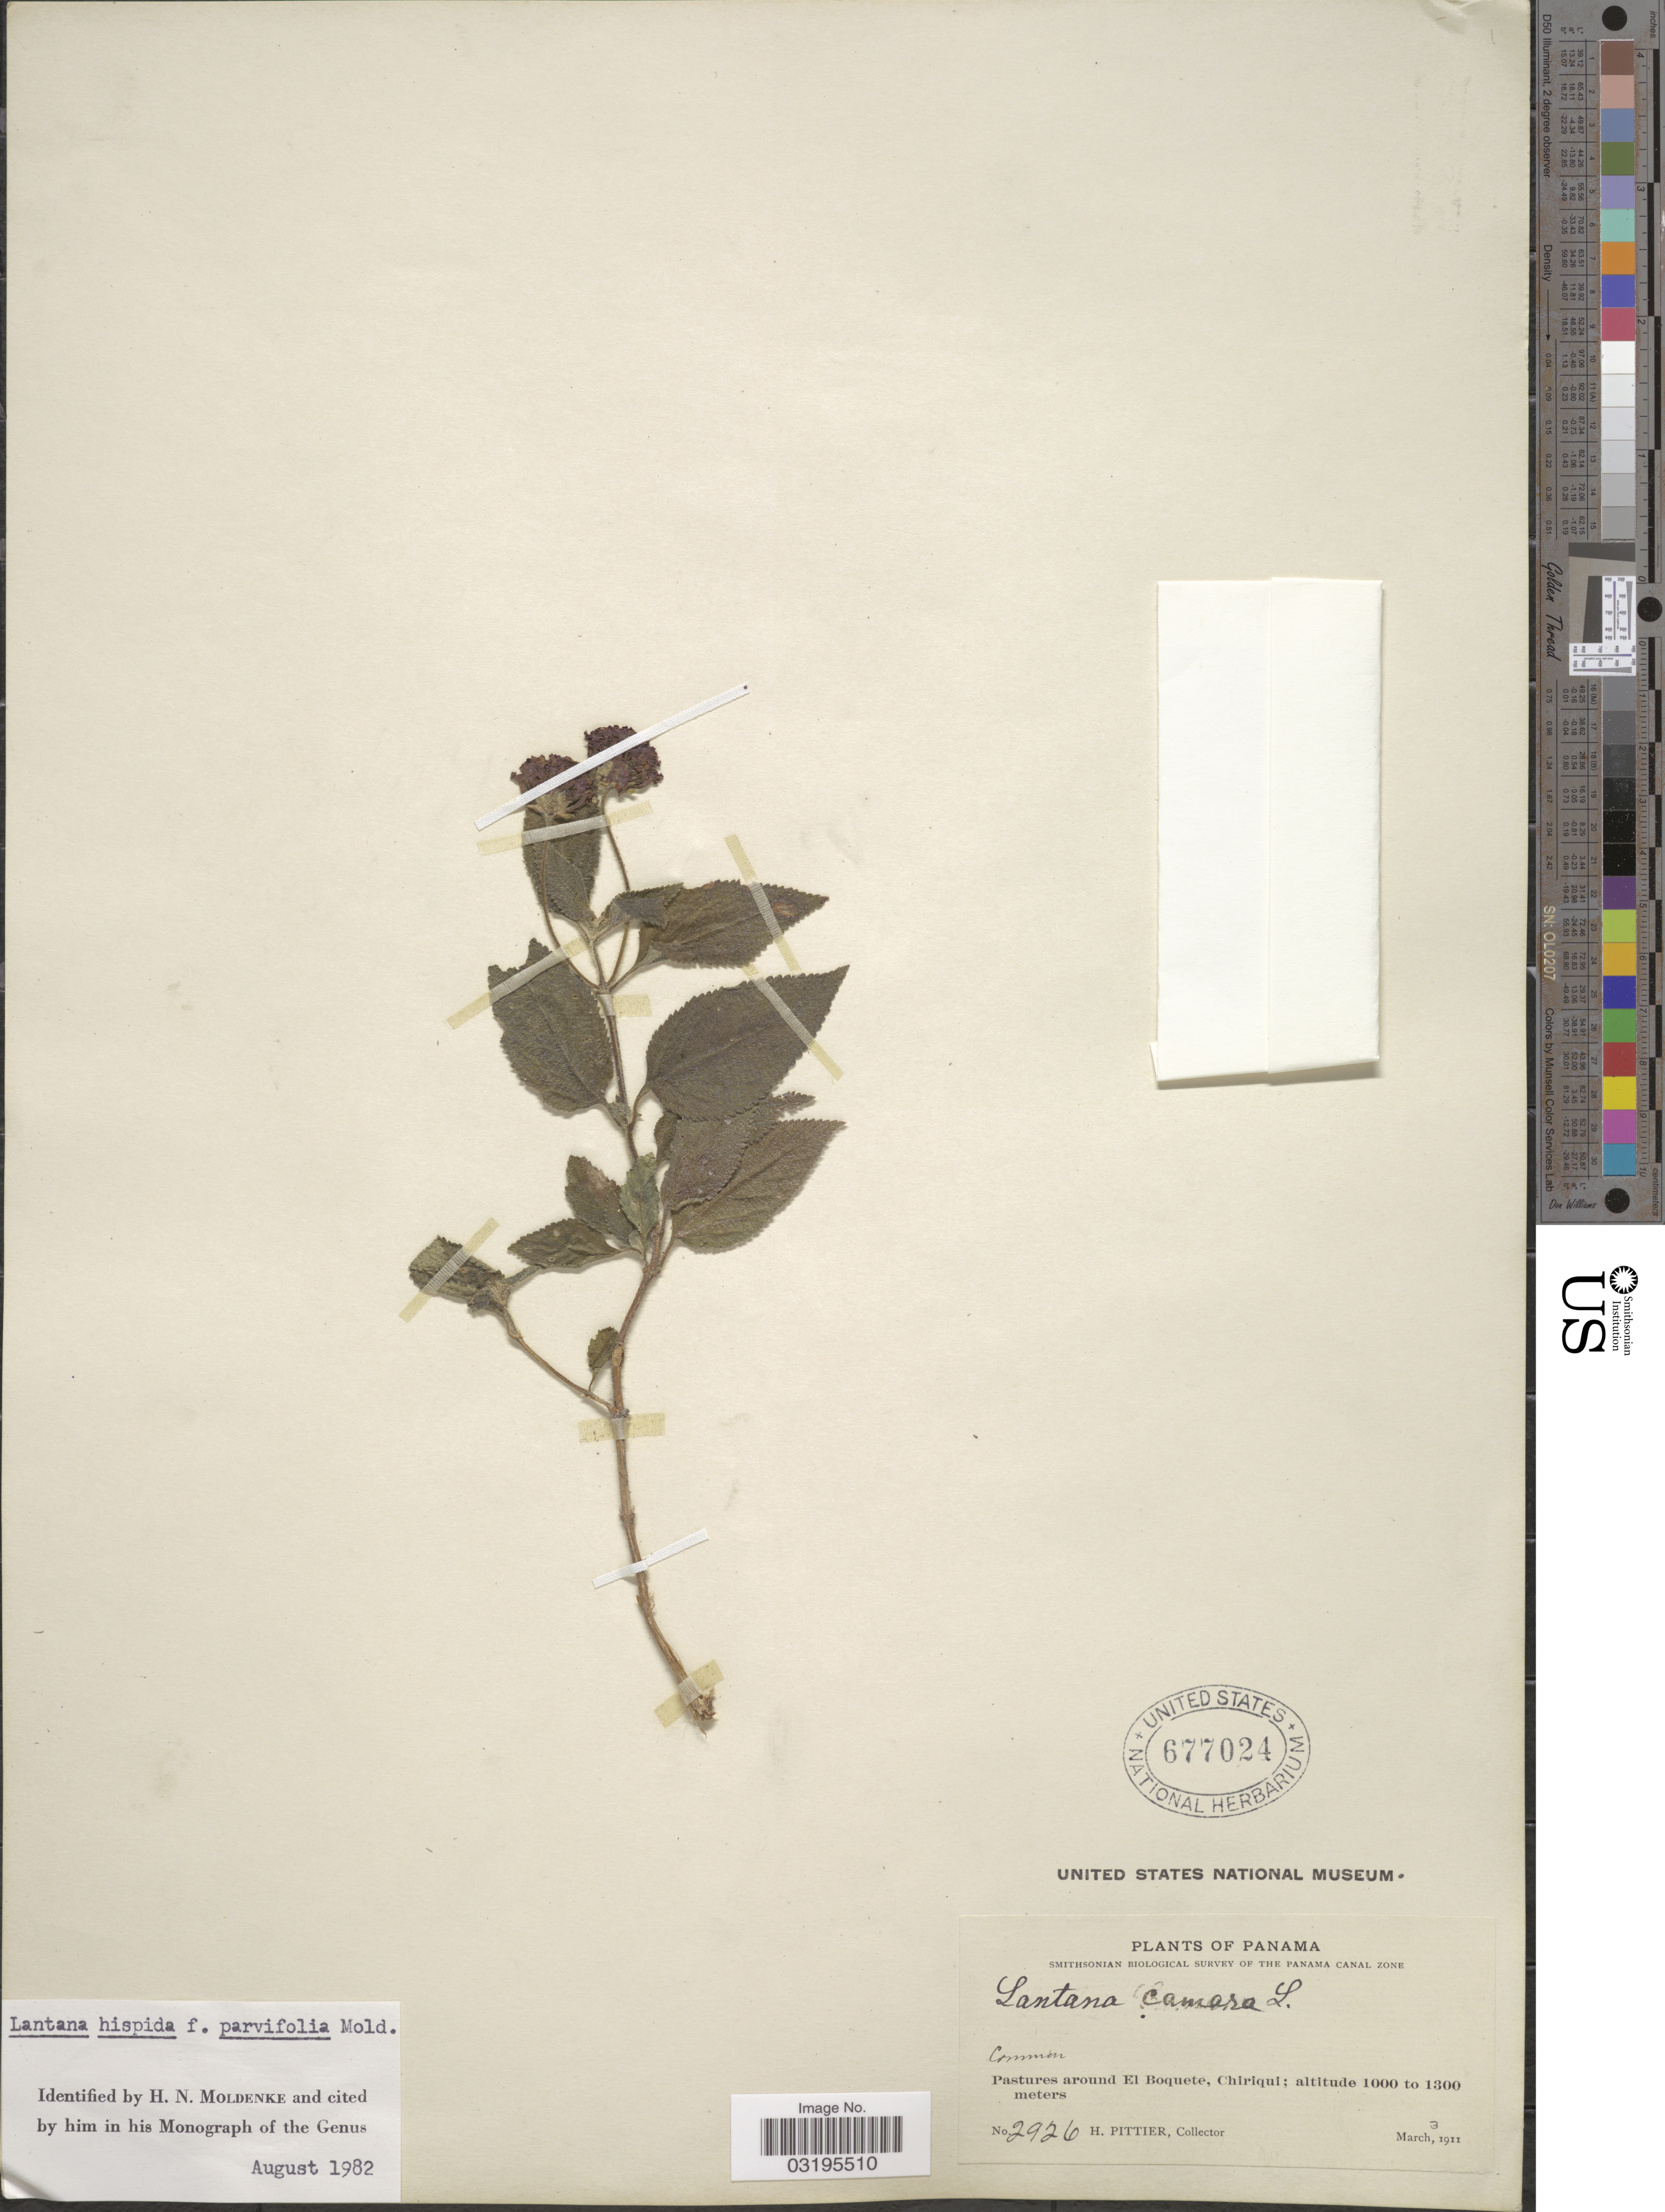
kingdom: Plantae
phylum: Tracheophyta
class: Magnoliopsida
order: Lamiales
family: Verbenaceae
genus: Lantana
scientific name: Lantana hispida f. parvifolia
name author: Kunth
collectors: H. F. Pittier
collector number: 2926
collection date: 1911-03-03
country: Panama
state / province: Chiriqui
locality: Pastures around El Boquete.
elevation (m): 1000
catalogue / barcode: US 677024